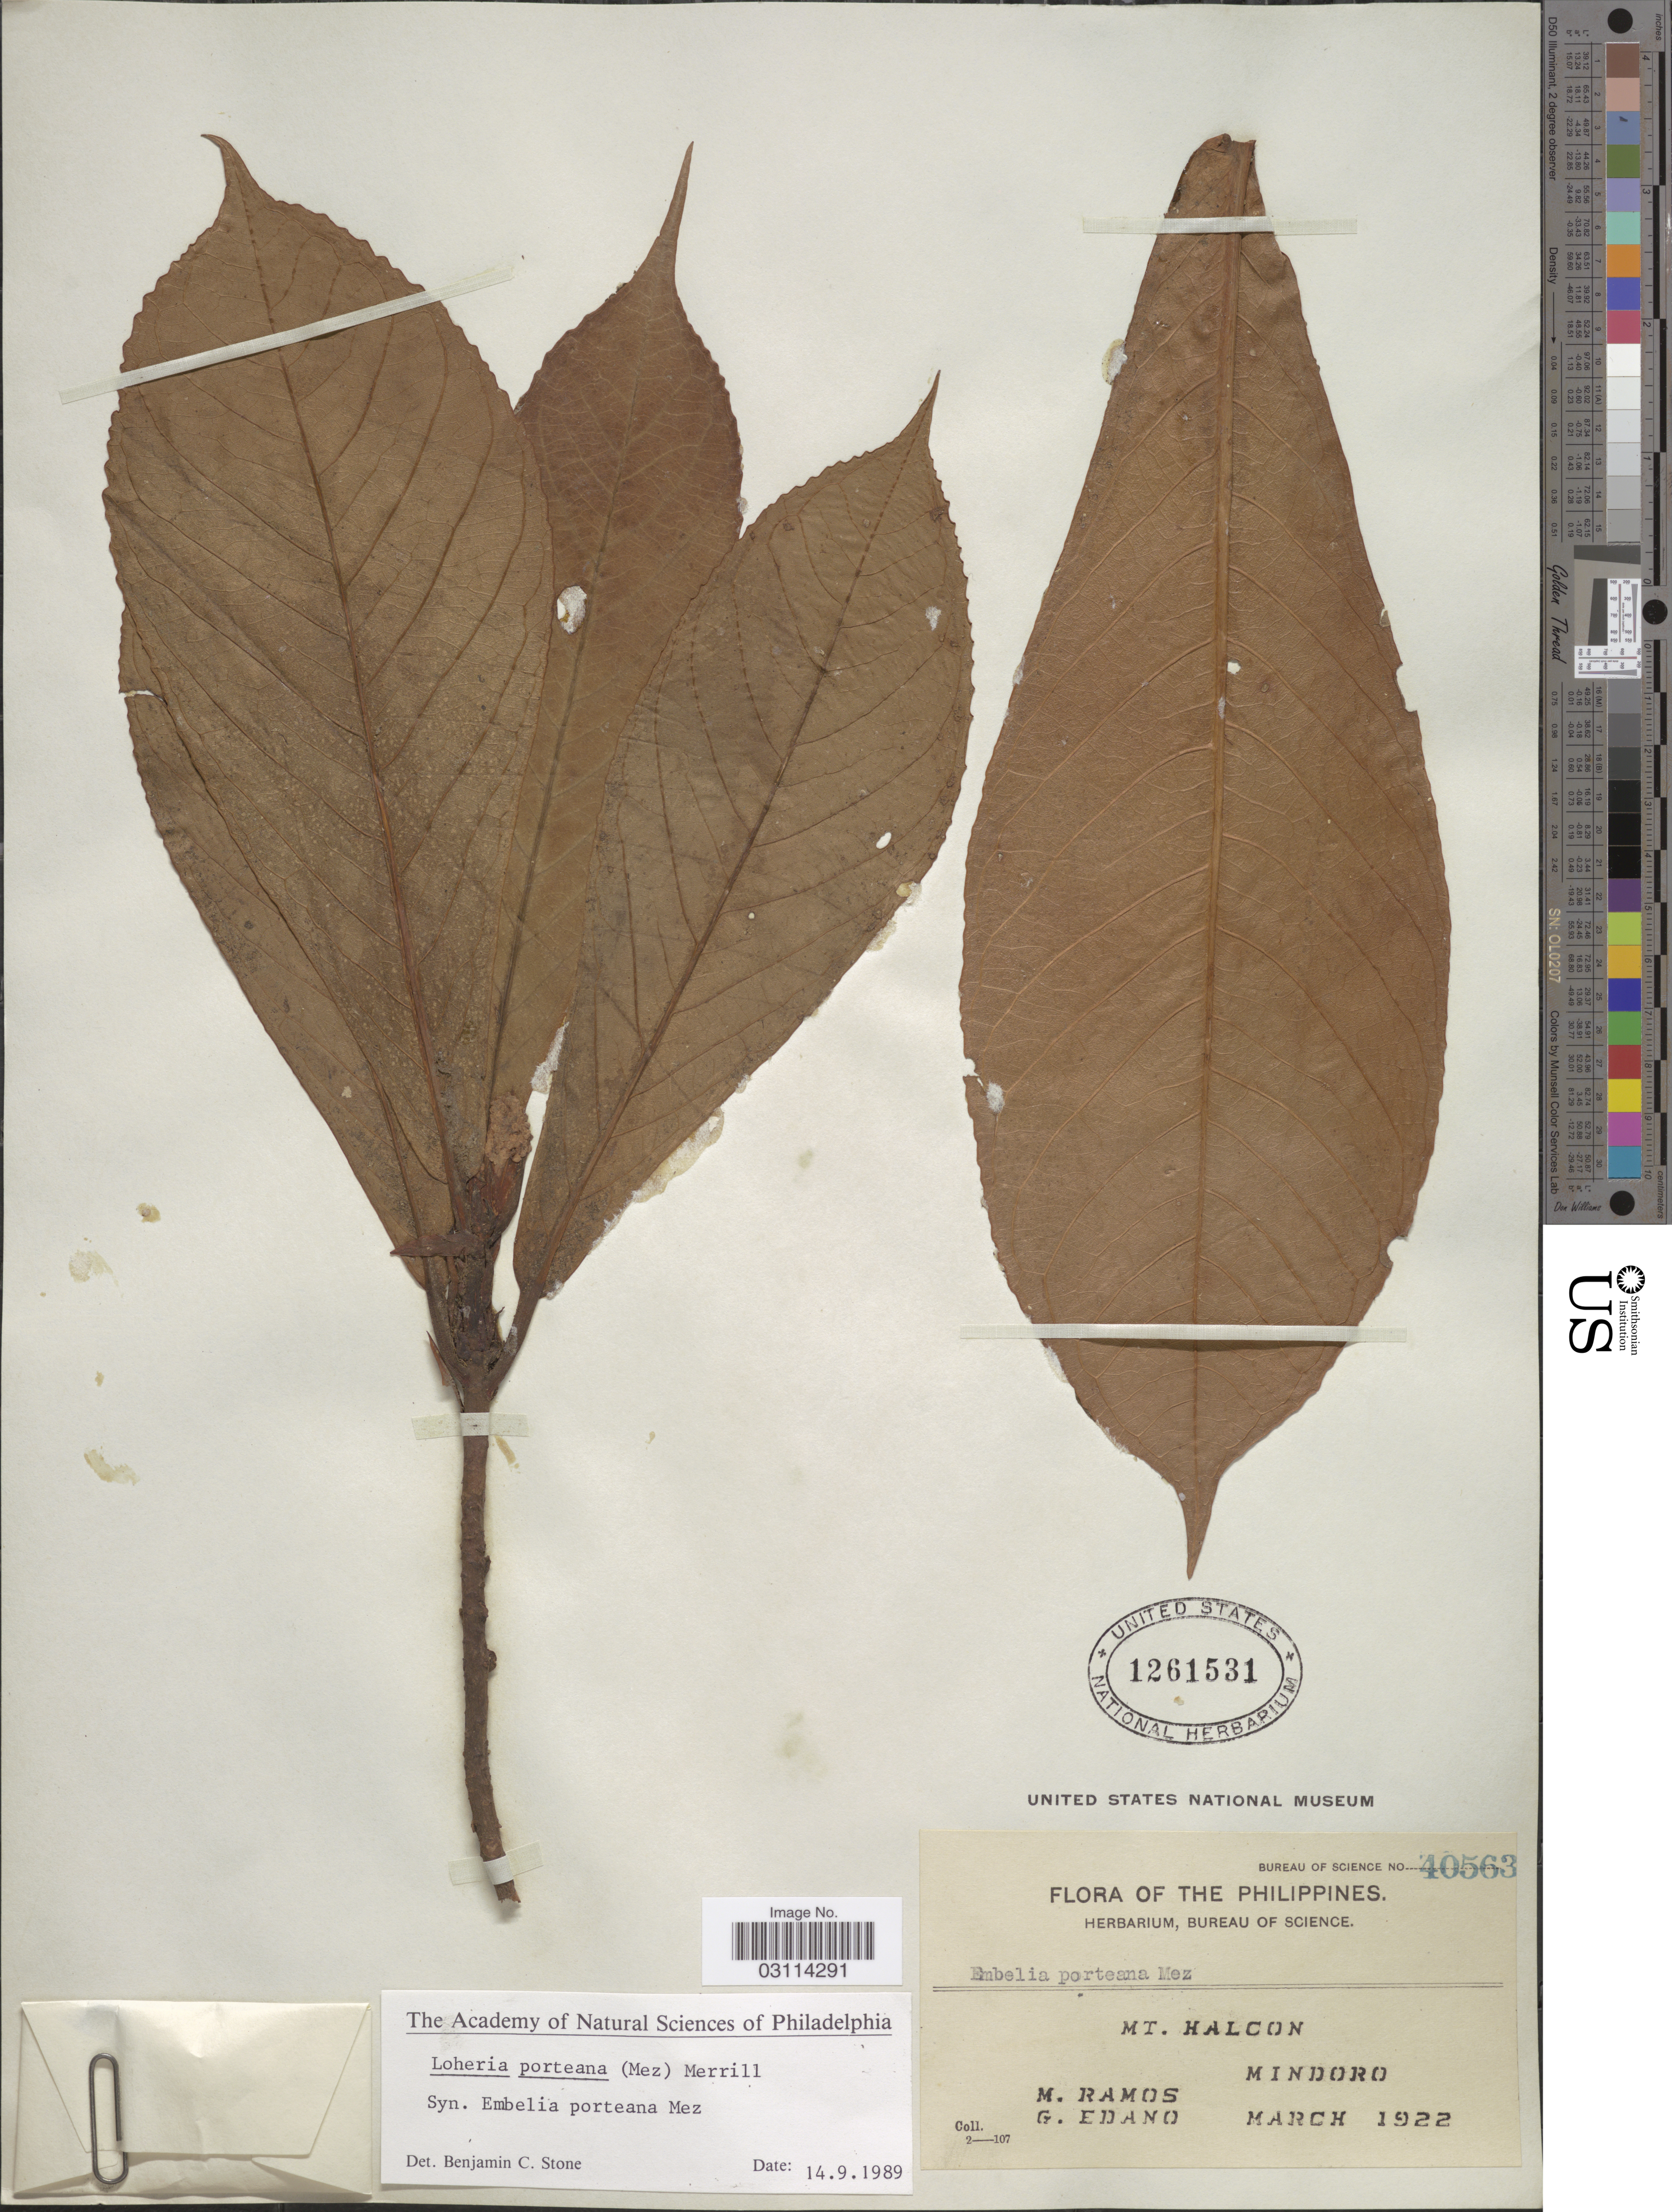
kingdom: Plantae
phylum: Tracheophyta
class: Magnoliopsida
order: Ericales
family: Primulaceae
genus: Loheria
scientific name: Loheria porteana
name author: Merr.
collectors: M. Ramos & G. Edaño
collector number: Bureau of Science 40563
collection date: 1922-03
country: Philippines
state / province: Mimaropa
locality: Mt. Halcon, Mindoro.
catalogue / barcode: US 1261531